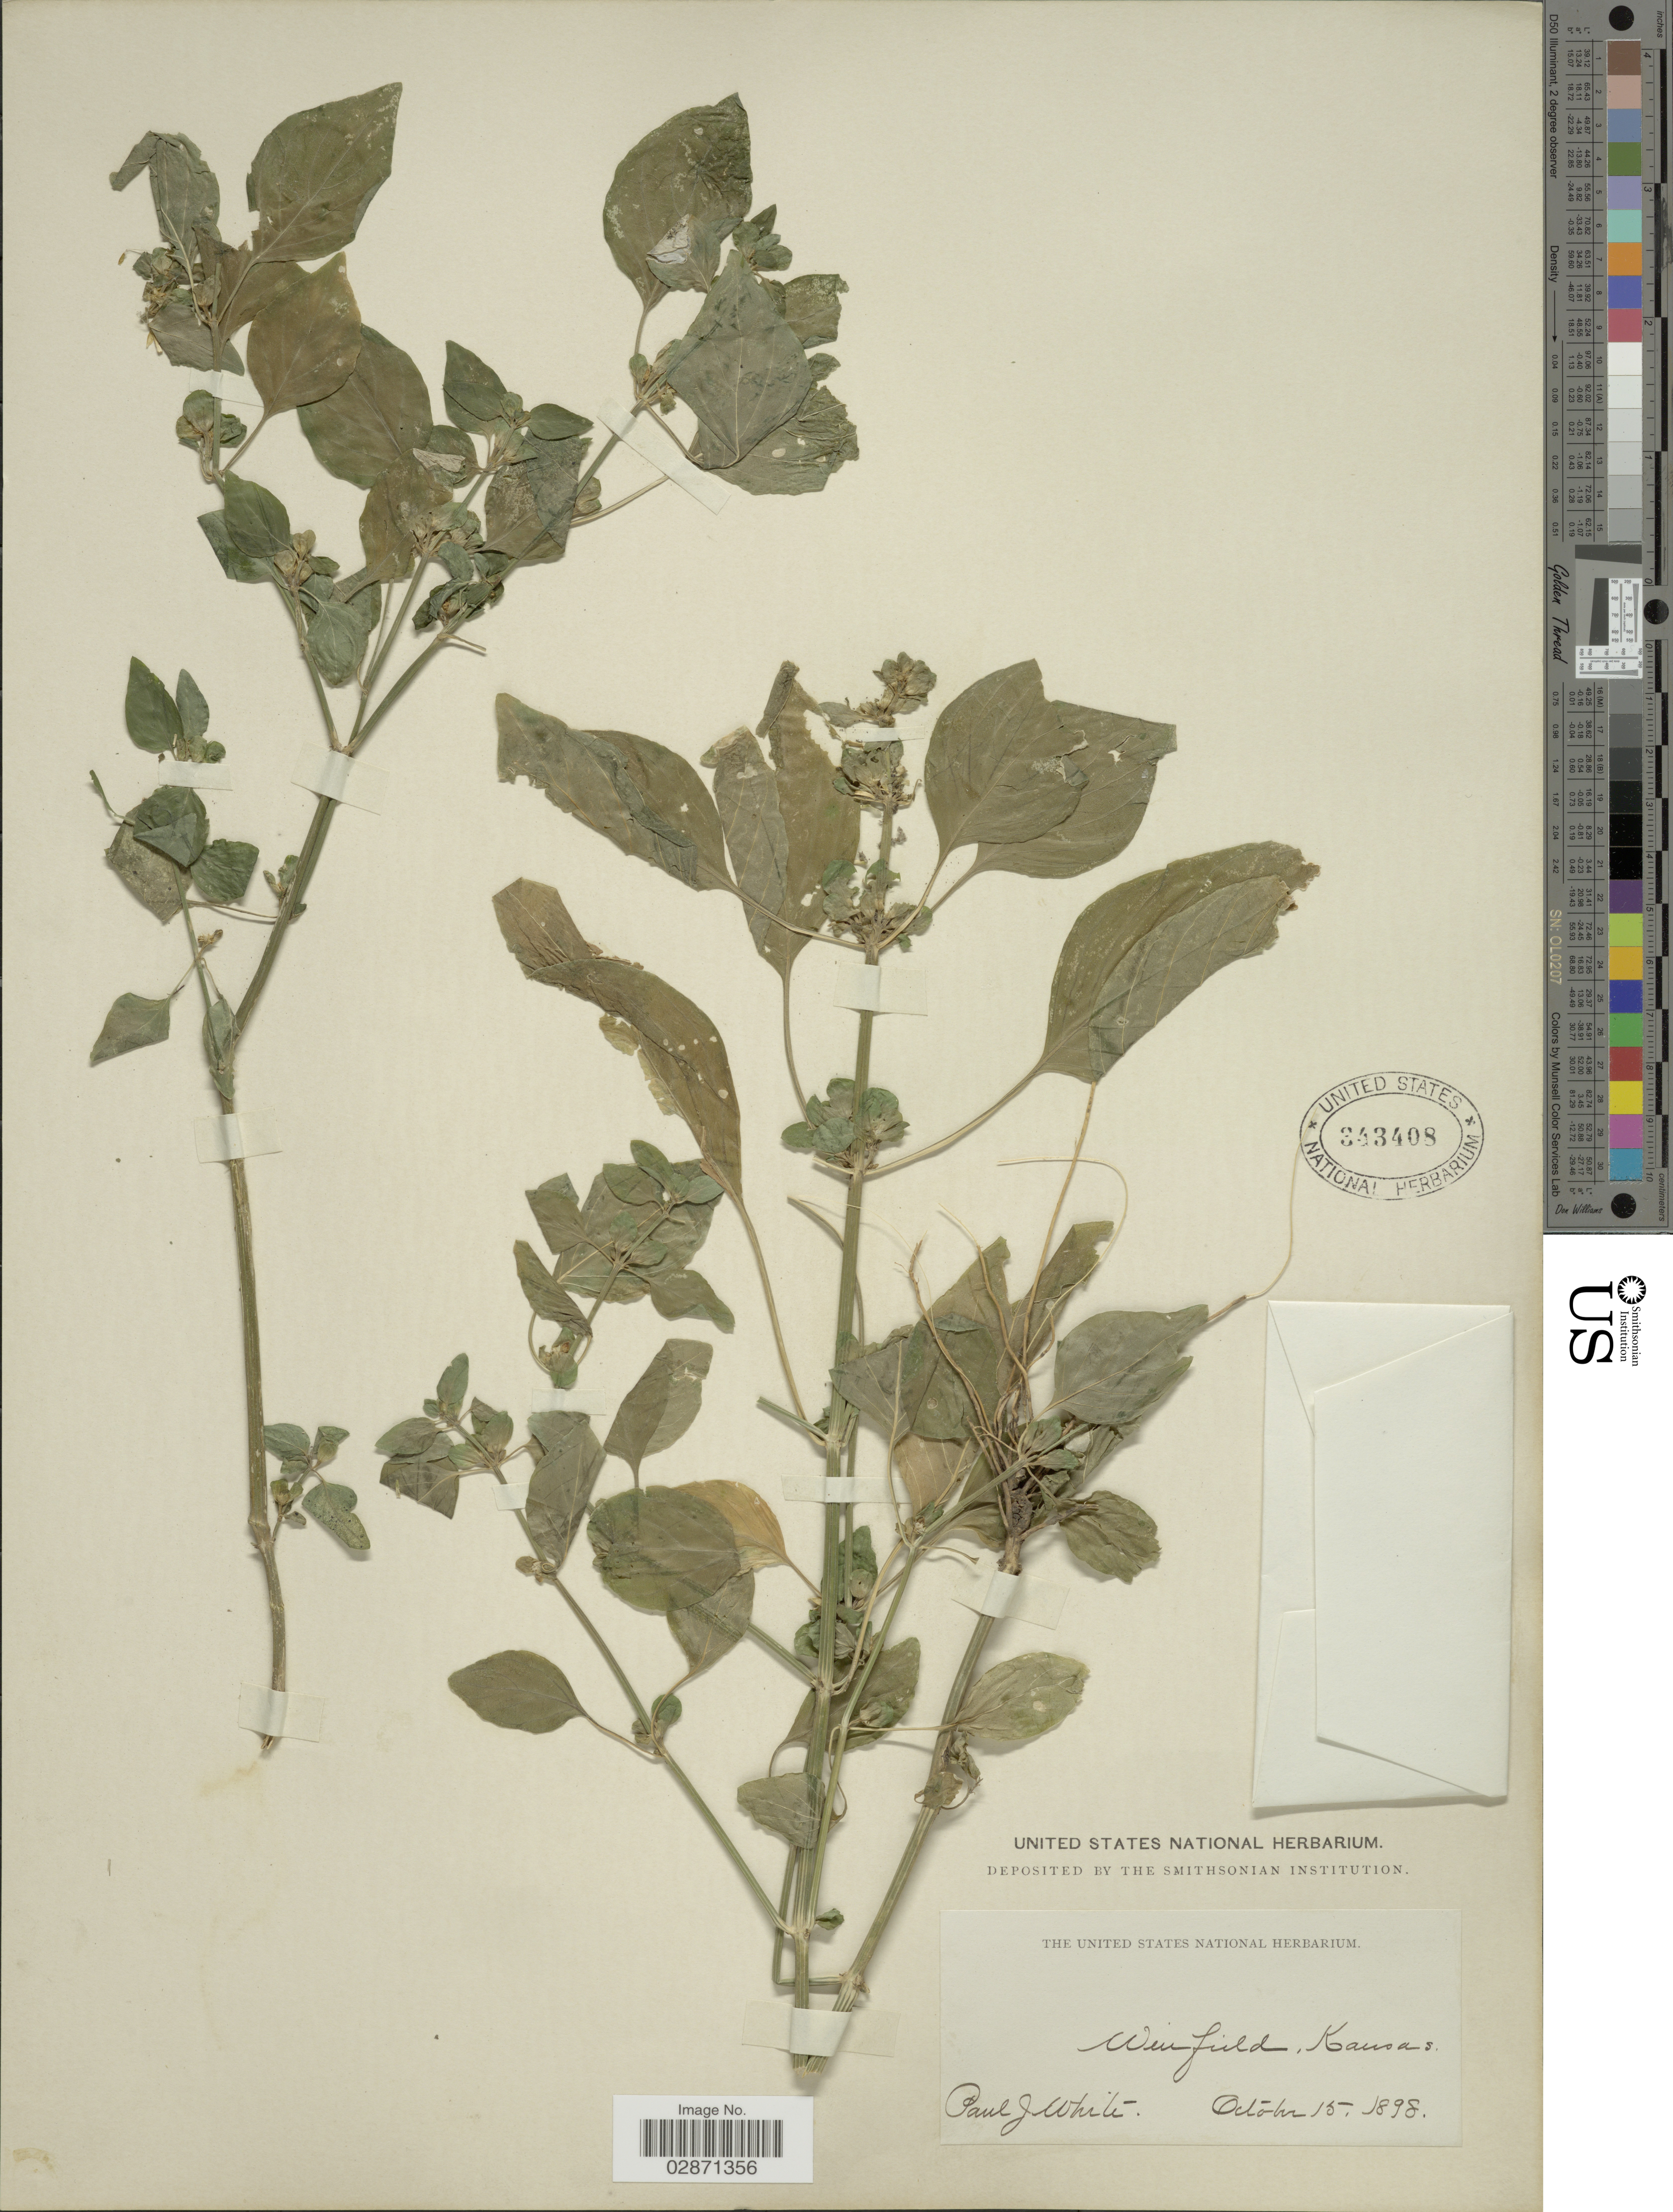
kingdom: Plantae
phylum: Tracheophyta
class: Magnoliopsida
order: Lamiales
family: Acanthaceae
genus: Dicliptera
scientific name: Dicliptera brachiata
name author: (Pursh) Spreng.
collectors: P. J. White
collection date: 1898-10-15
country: United States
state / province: Kansas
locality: Winfield.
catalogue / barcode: US 343408